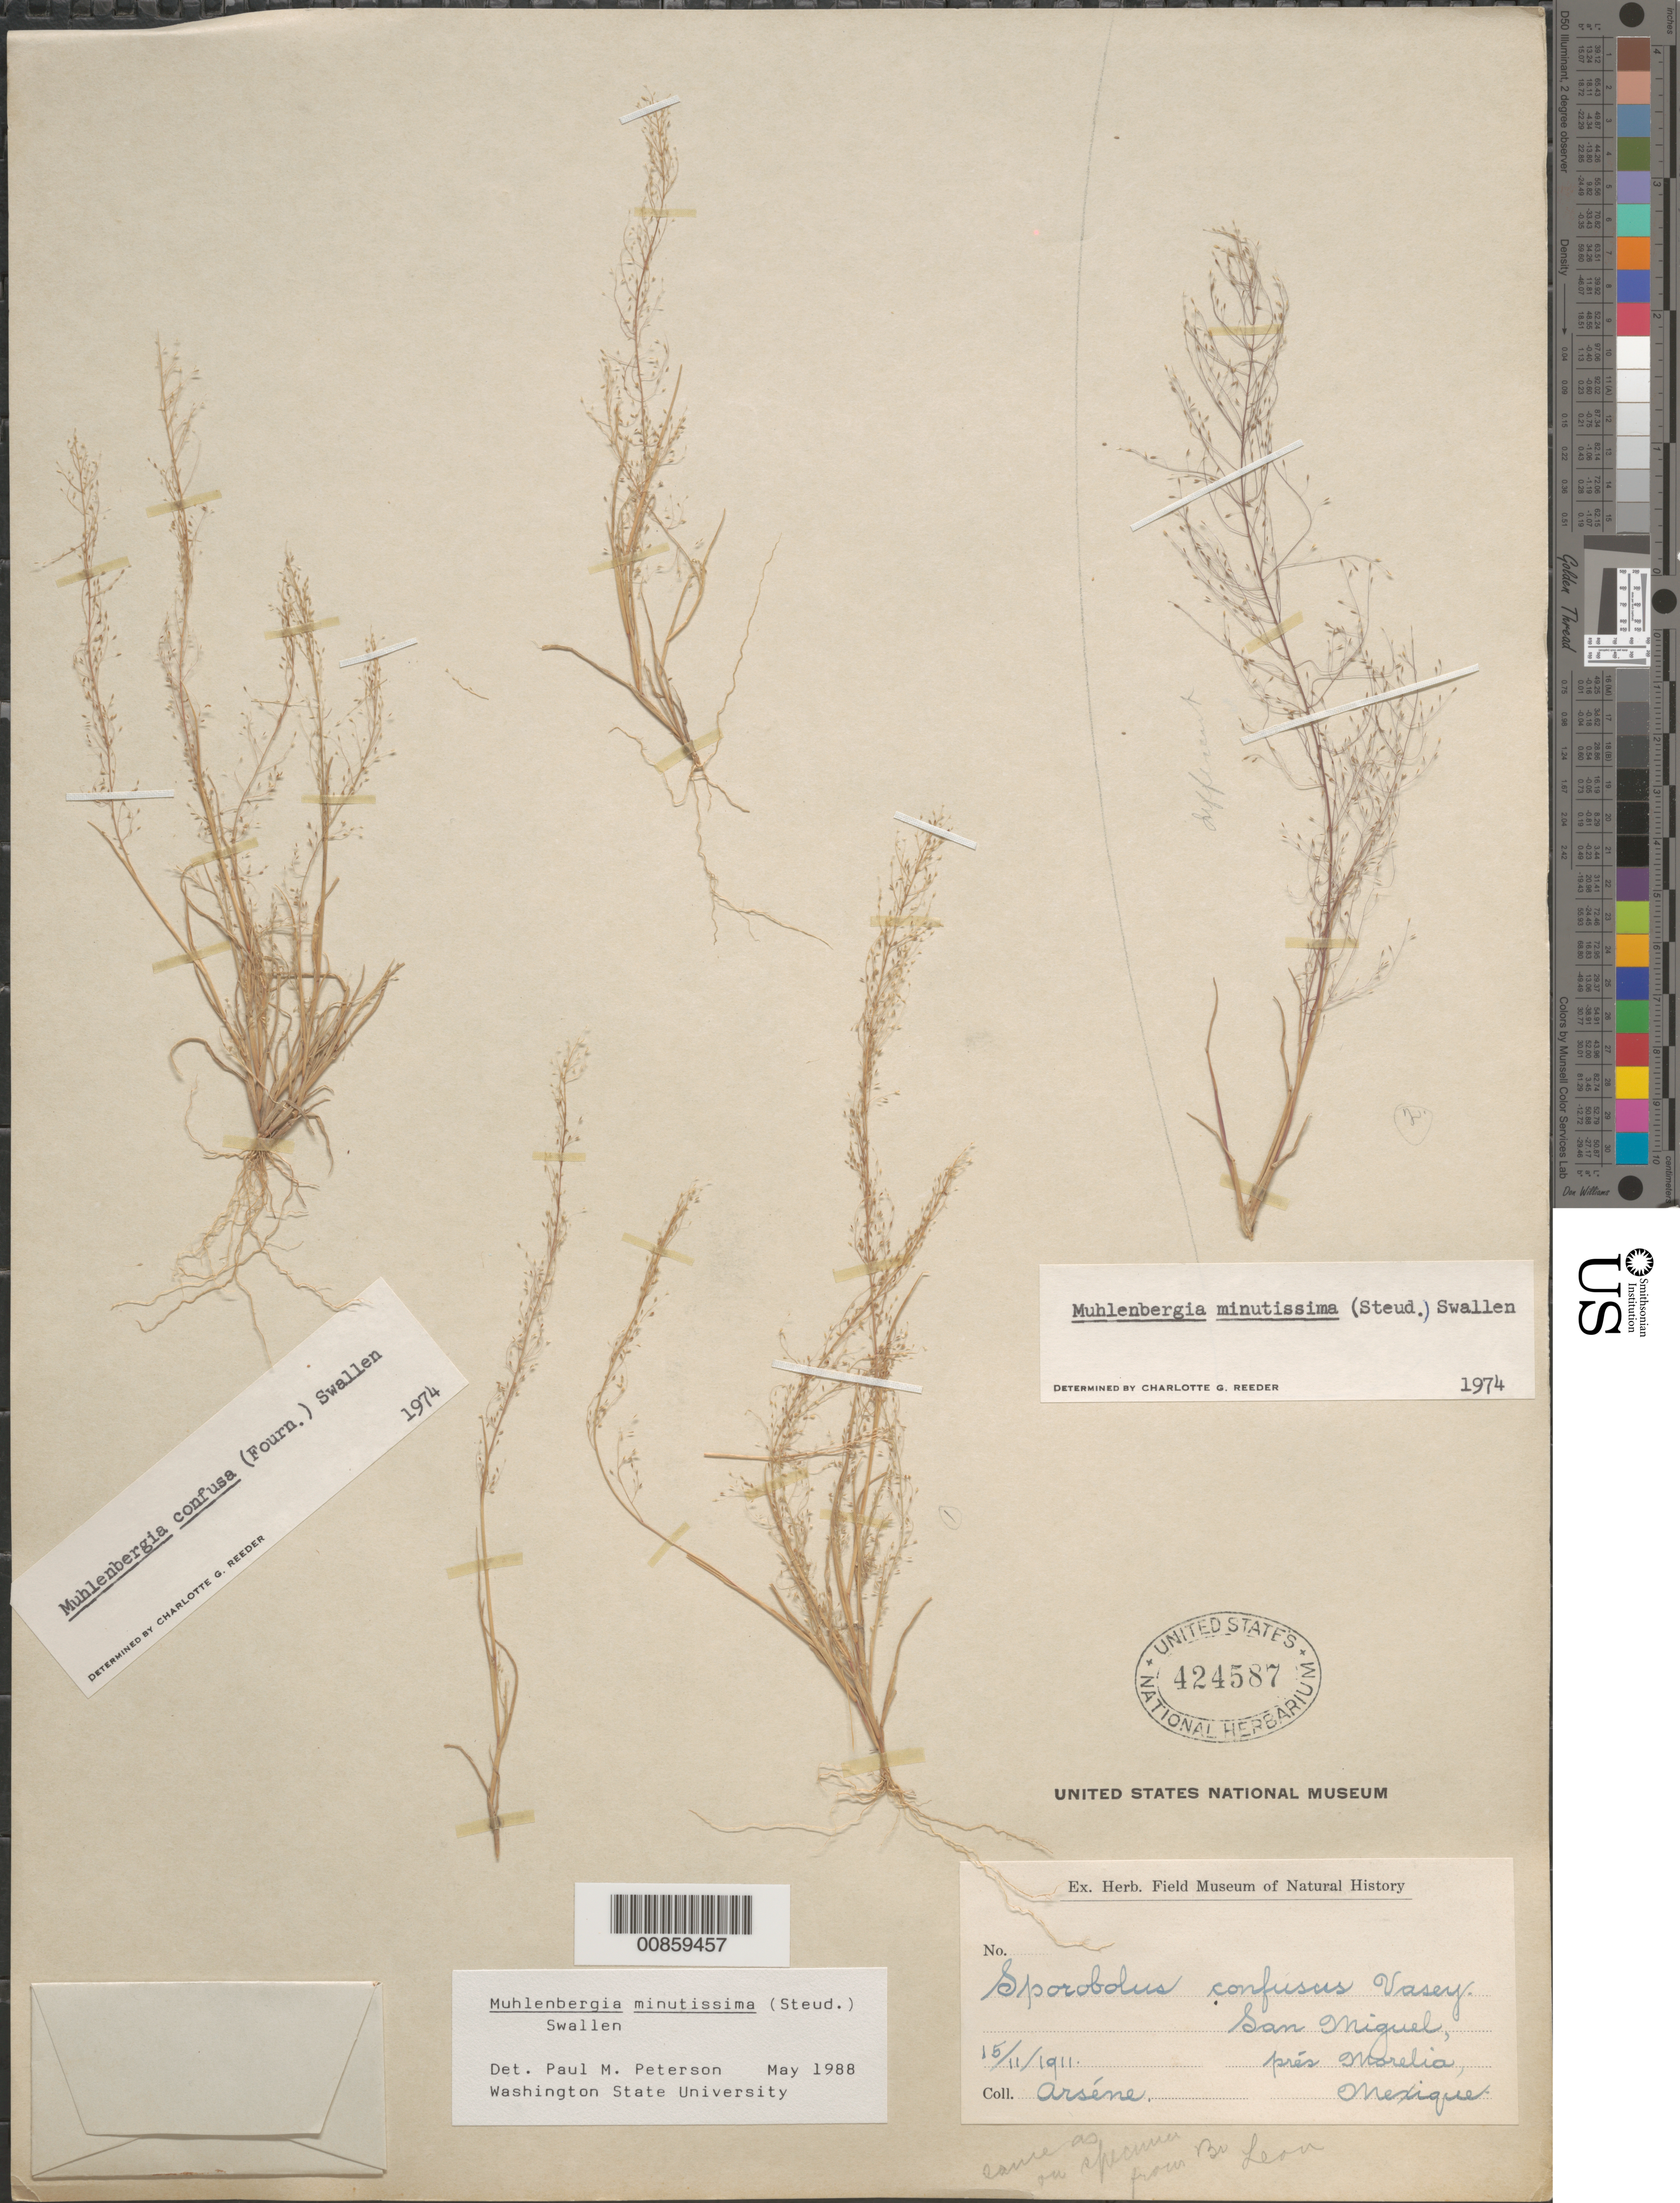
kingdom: Plantae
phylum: Tracheophyta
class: Liliopsida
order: Poales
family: Poaceae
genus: Muhlenbergia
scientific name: Muhlenbergia minutissima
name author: (Steud.) Swallen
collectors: Bro. G. Arsène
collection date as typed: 15 Nov 1911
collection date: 1911-11-15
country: Mexico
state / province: Michoacán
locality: San Miguel pres Morelia, Mich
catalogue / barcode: US 424587